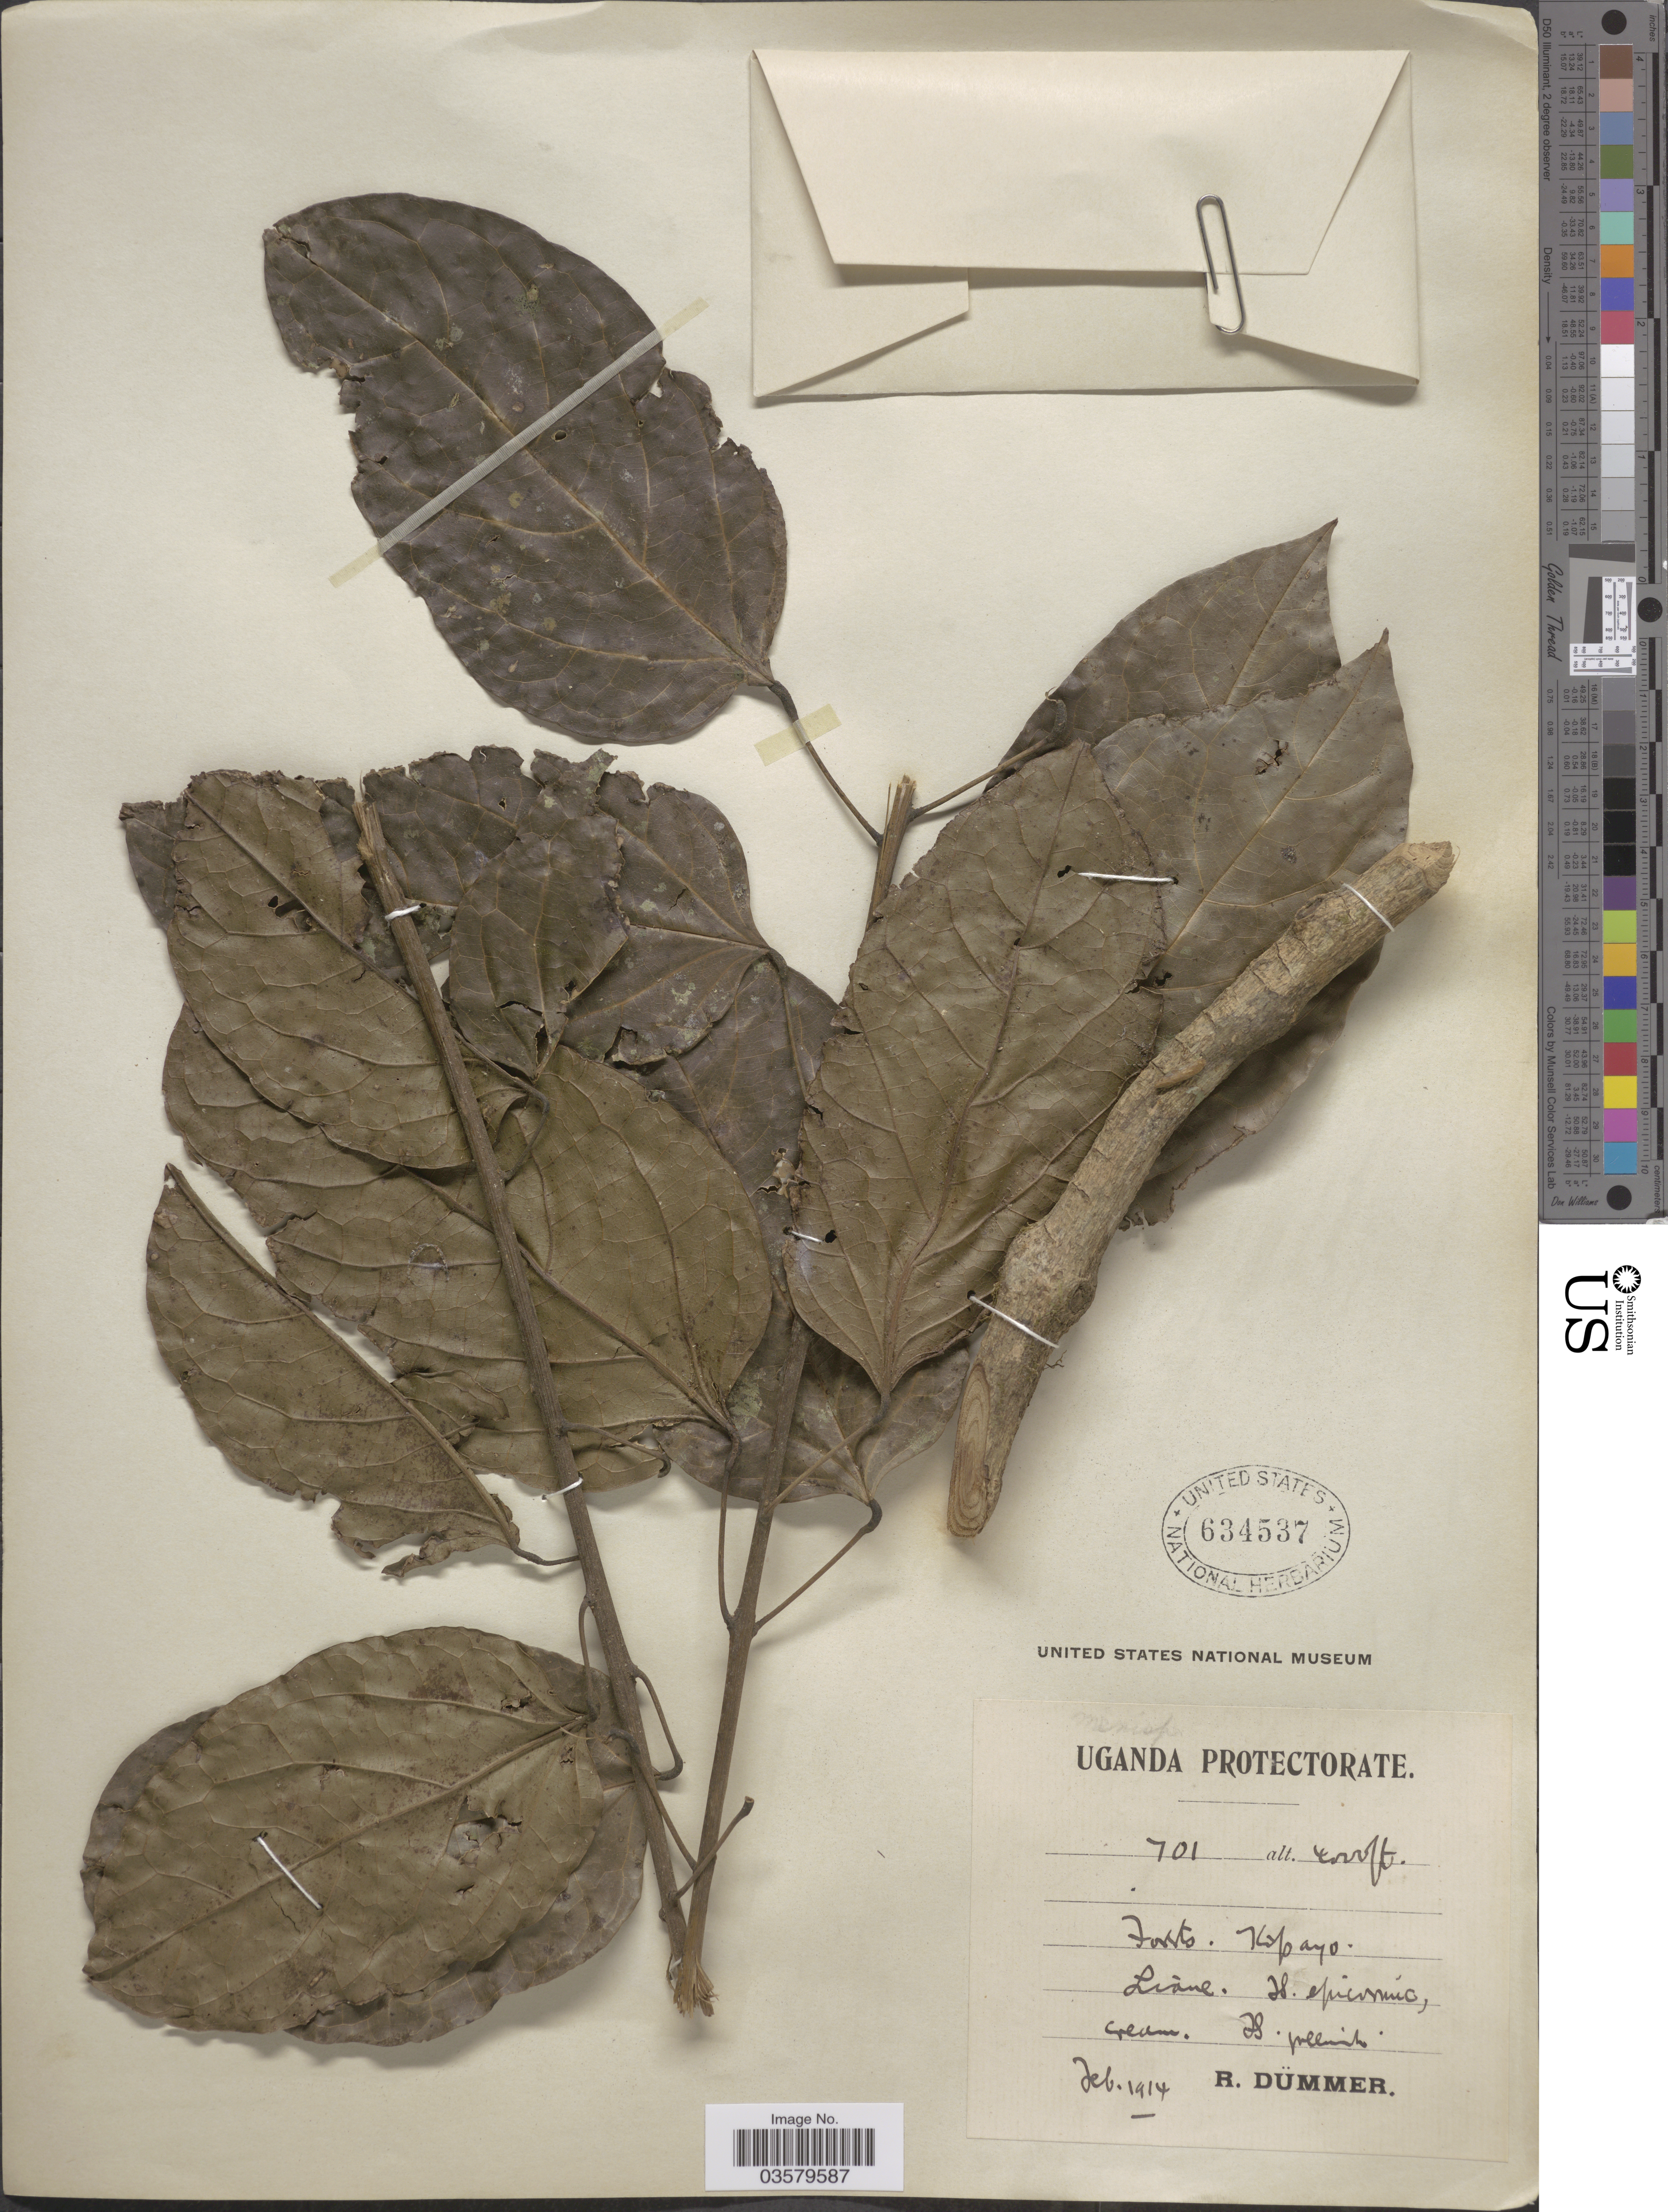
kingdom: Plantae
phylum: Tracheophyta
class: Magnoliopsida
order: Ranunculales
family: Menispermaceae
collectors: R. A. Dümmer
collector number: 701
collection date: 1914-02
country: Uganda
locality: Uganda Protectorate. Kipayo.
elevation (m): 1219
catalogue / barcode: US 634537